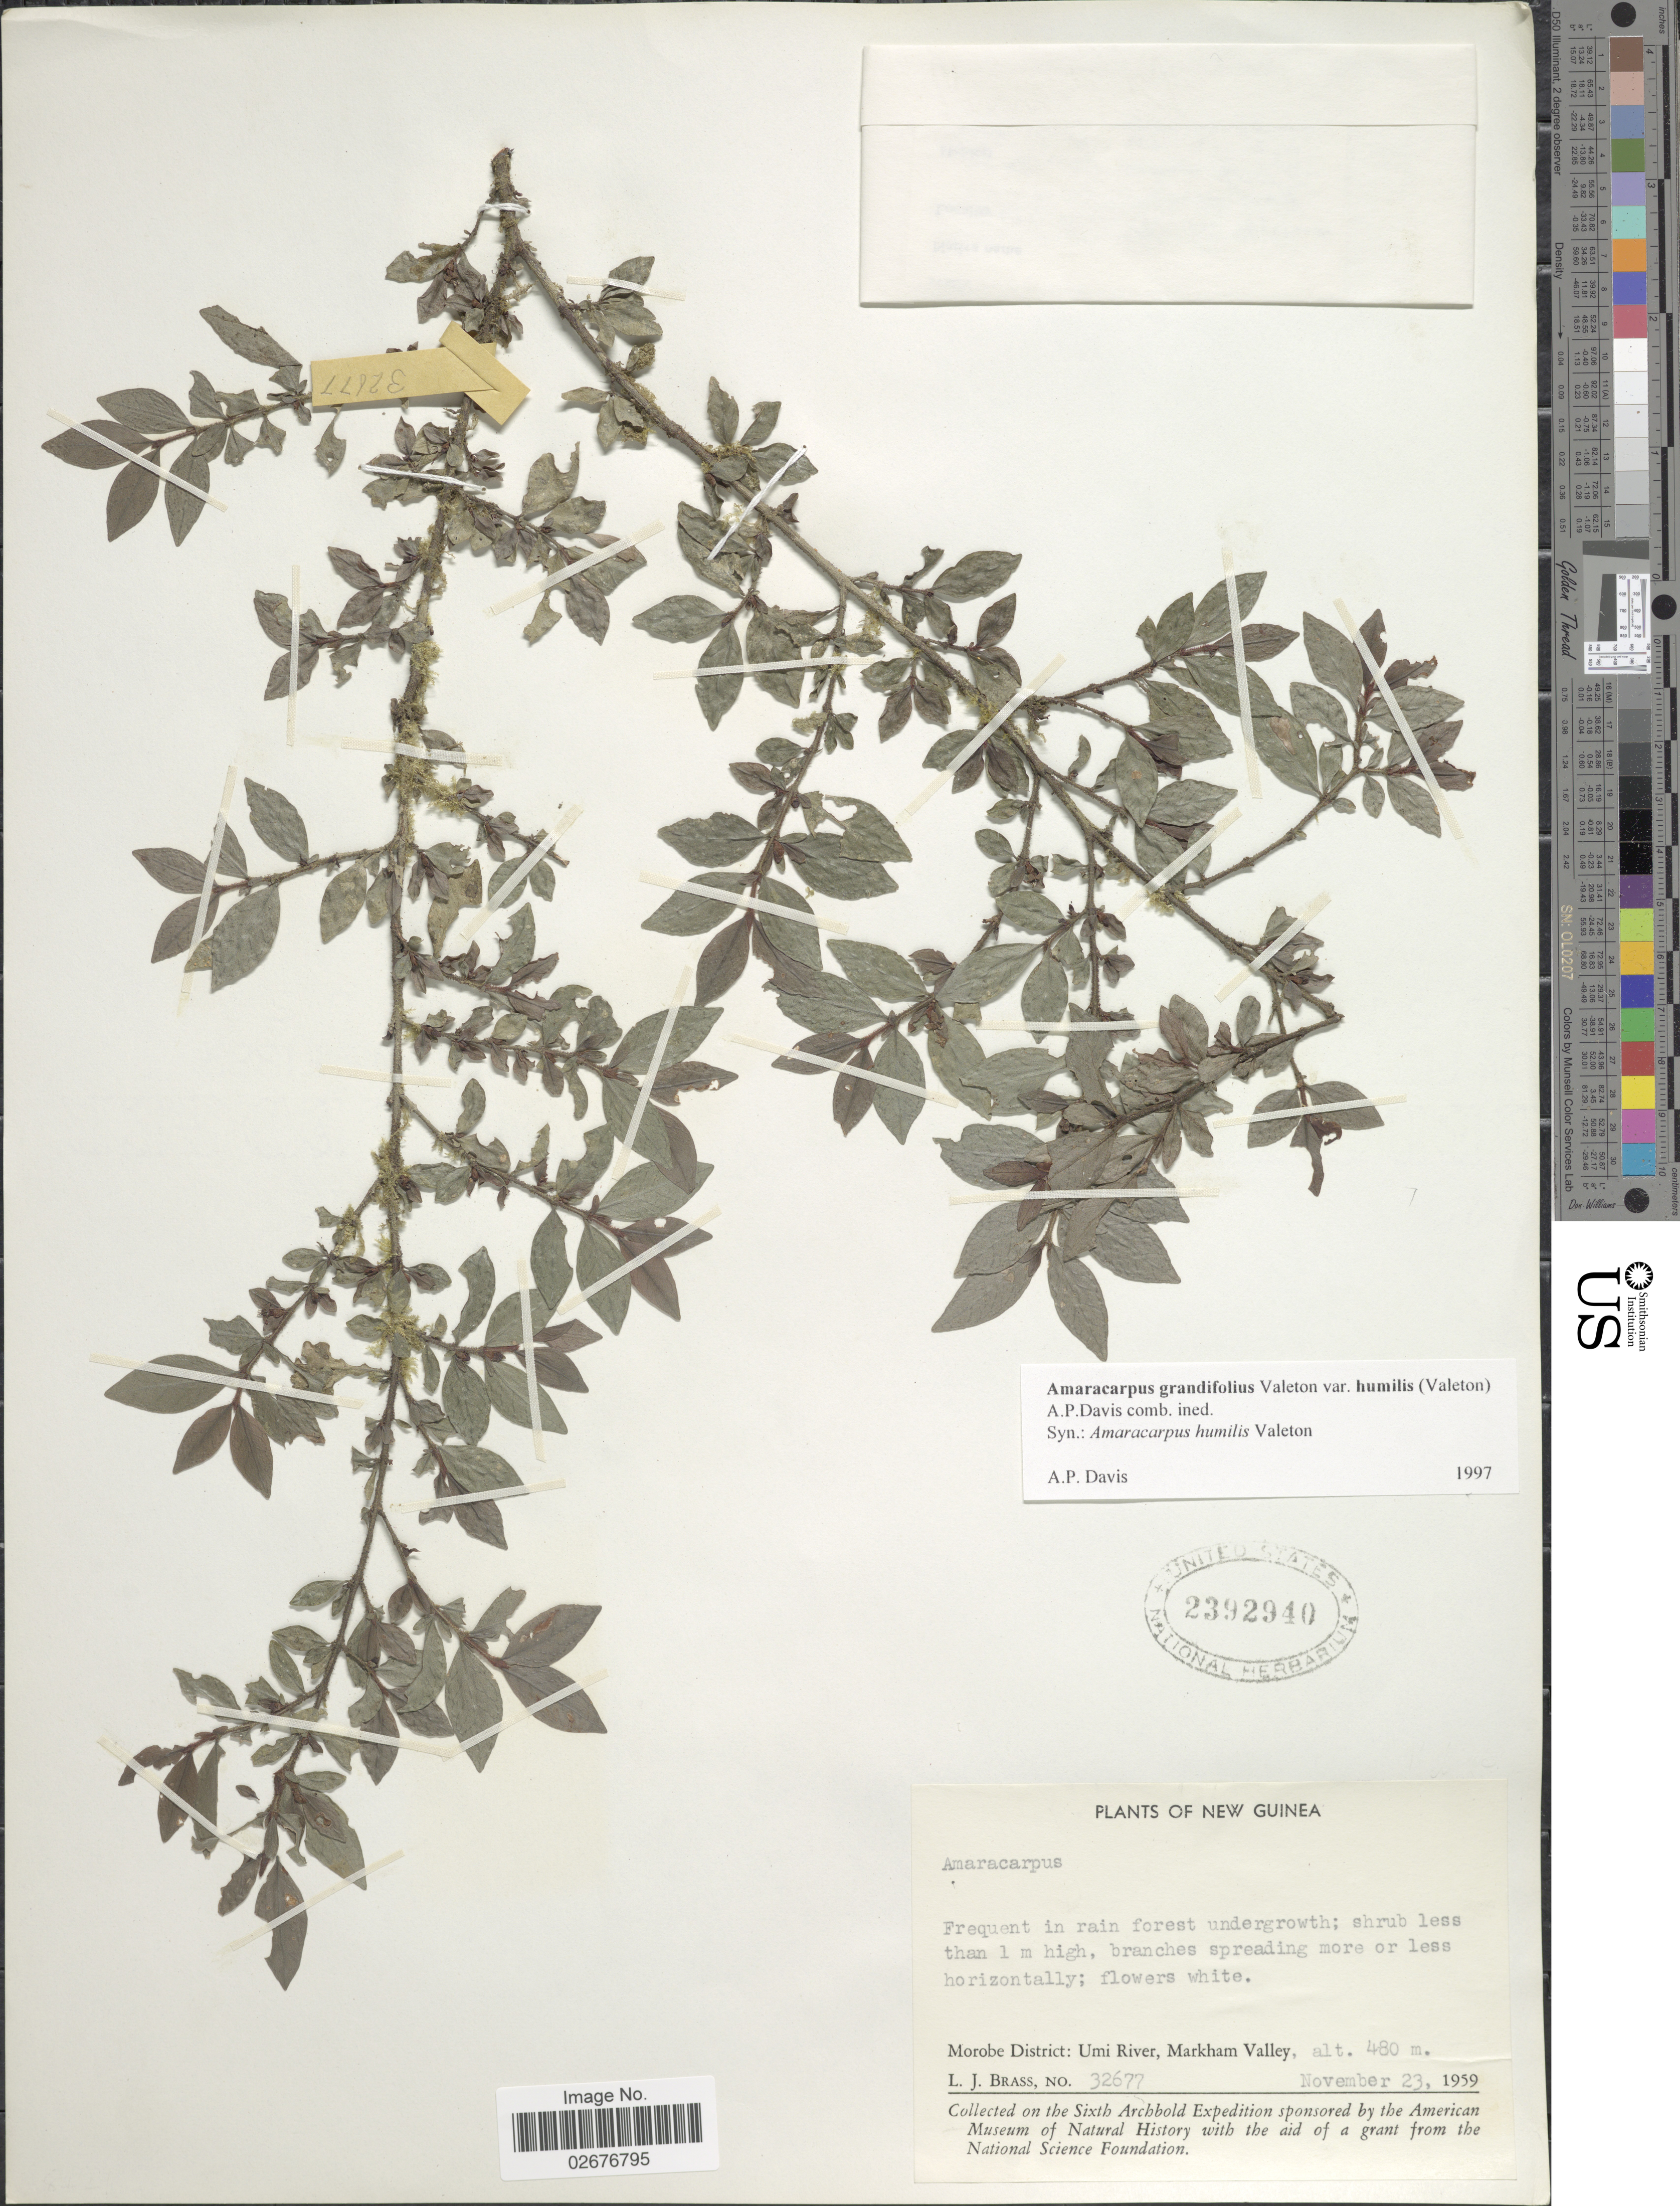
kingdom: Plantae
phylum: Tracheophyta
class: Magnoliopsida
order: Gentianales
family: Rubiaceae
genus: Amaracarpus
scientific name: Amaracarpus grandifolius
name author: Valeton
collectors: L. J. Brass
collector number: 32677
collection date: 1959-11-23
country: Papua New Guinea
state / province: Morobe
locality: Umi River, Markham Valley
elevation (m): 480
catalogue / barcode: US 2392940